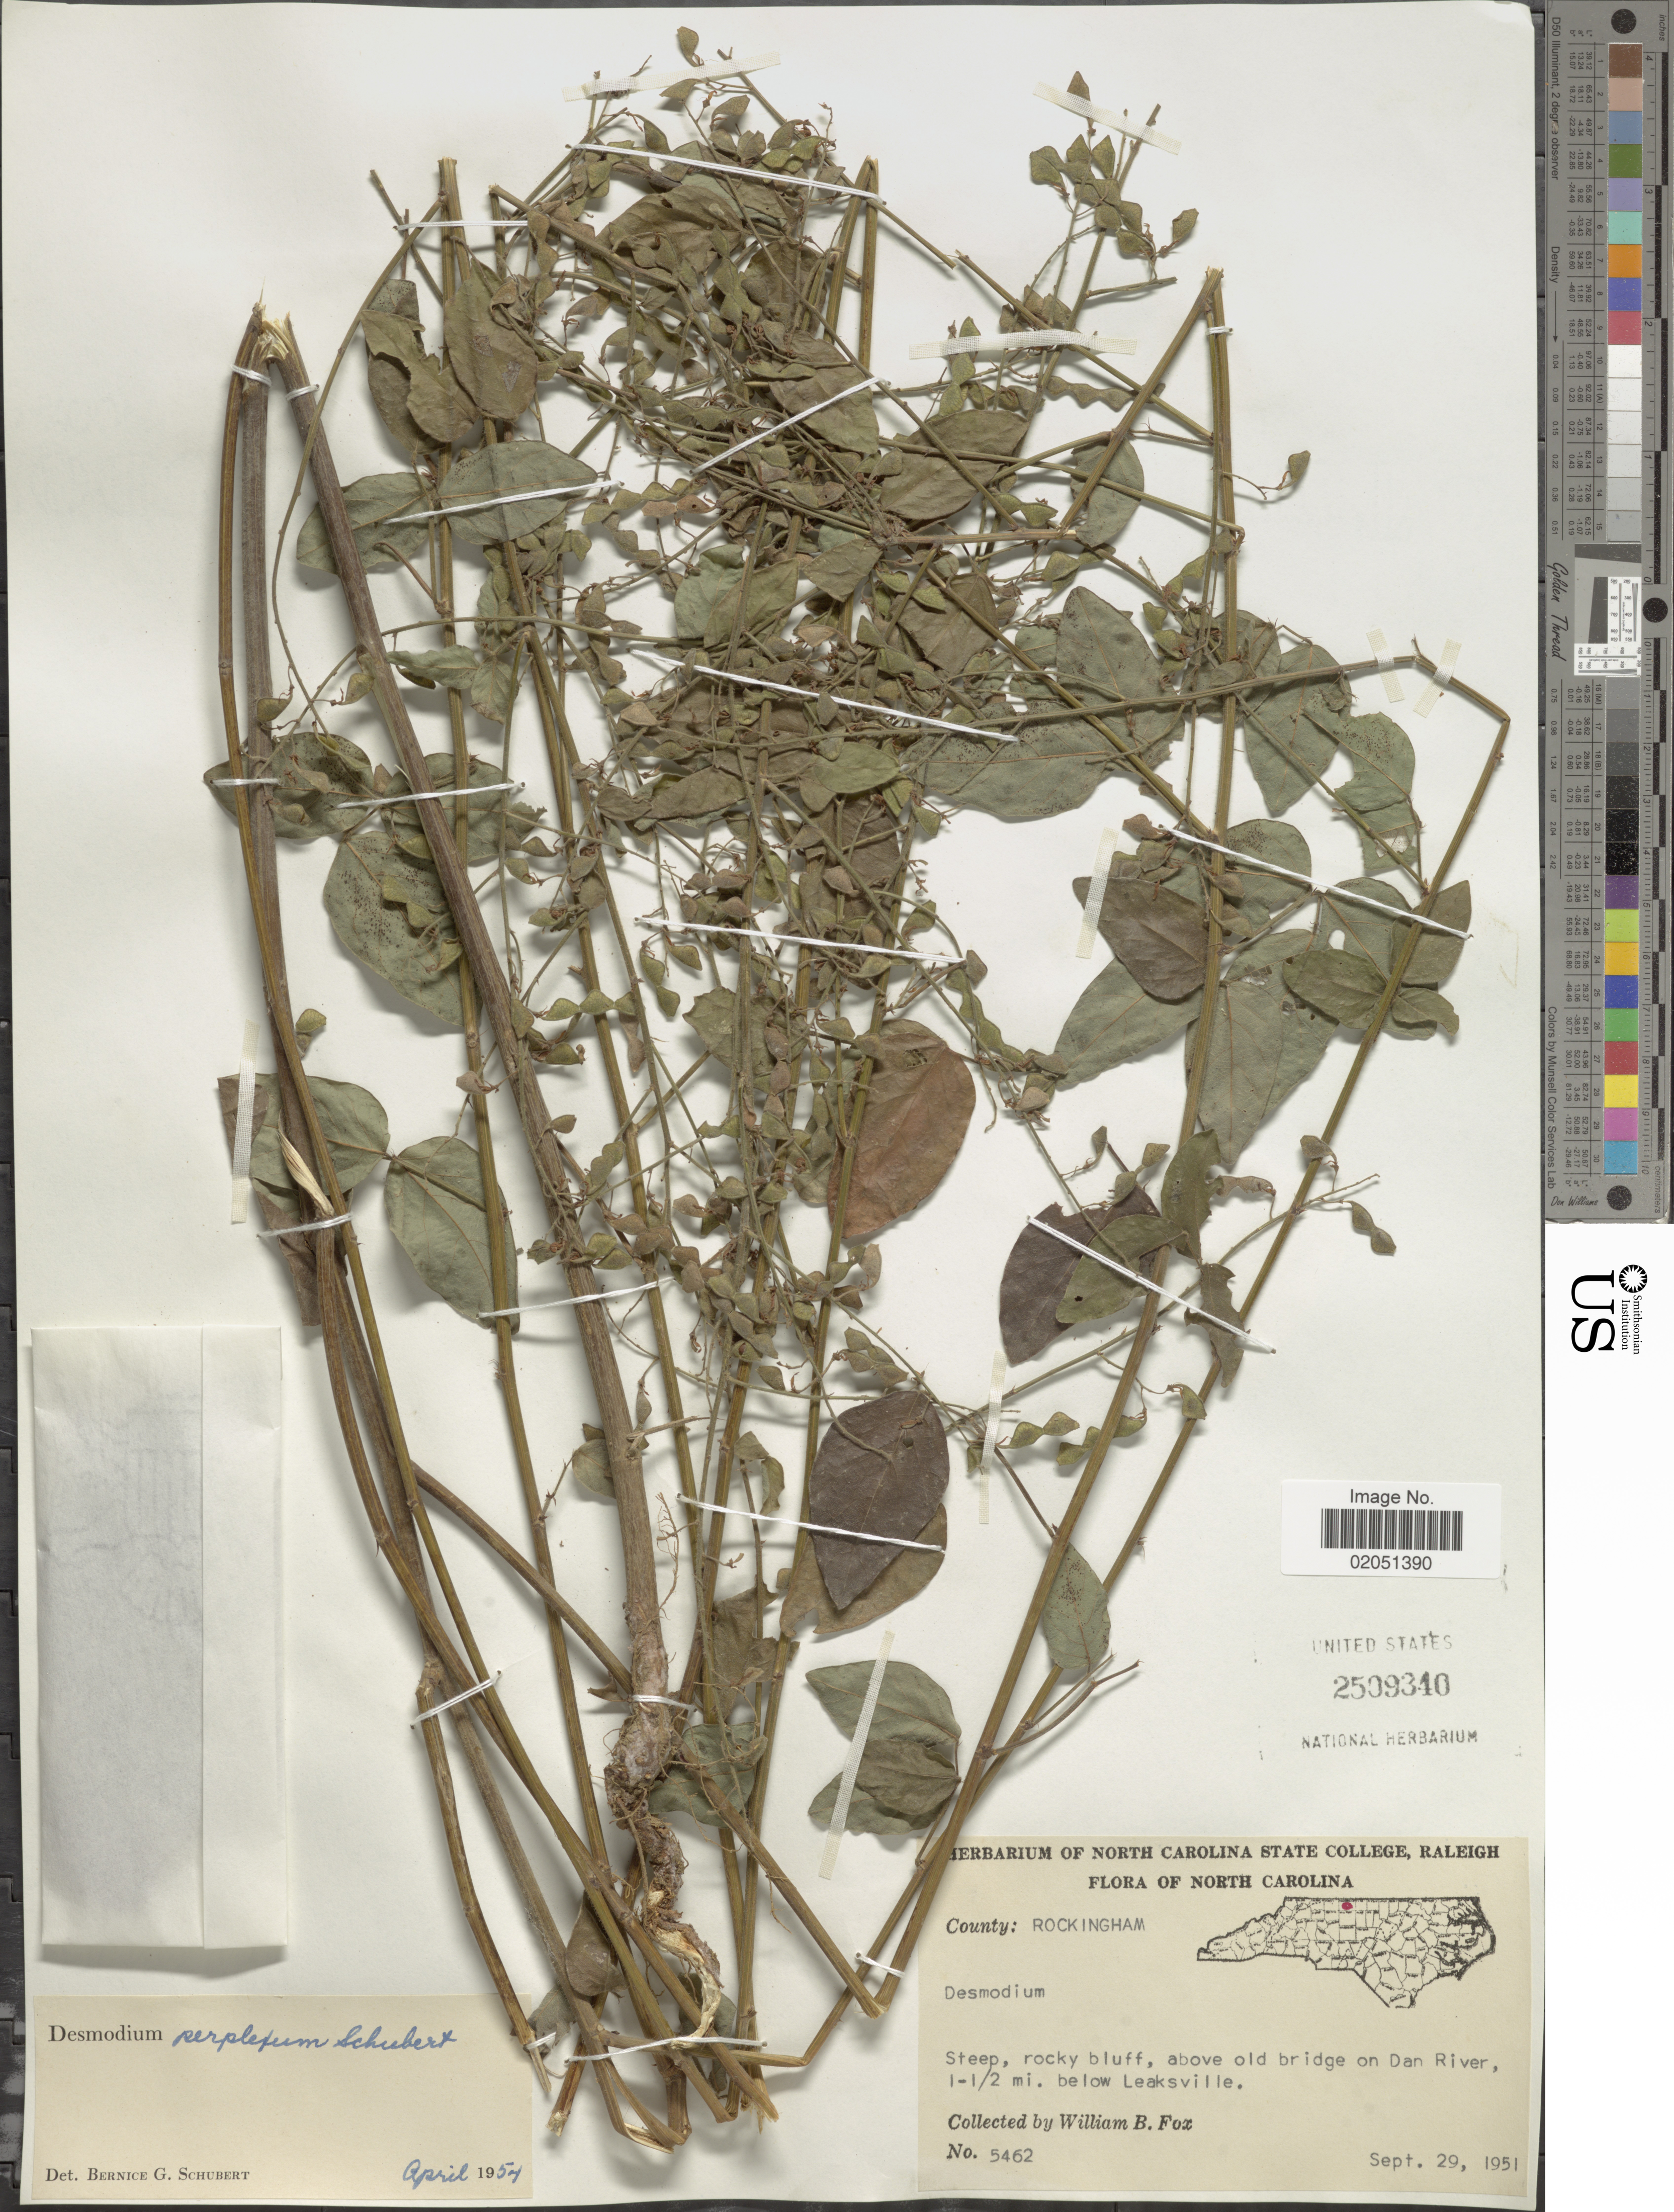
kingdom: Plantae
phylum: Tracheophyta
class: Magnoliopsida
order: Fabales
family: Fabaceae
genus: Desmodium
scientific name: Desmodium perplexum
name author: B.G. Schub.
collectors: W. B. Fox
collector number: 5462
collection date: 1951-09-29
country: United States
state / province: North Carolina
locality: County: Rockingham, steep, rocky bluff, above old bridge on Dan River, 1-1/2 mi. below Leaksville.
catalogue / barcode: US 2509340